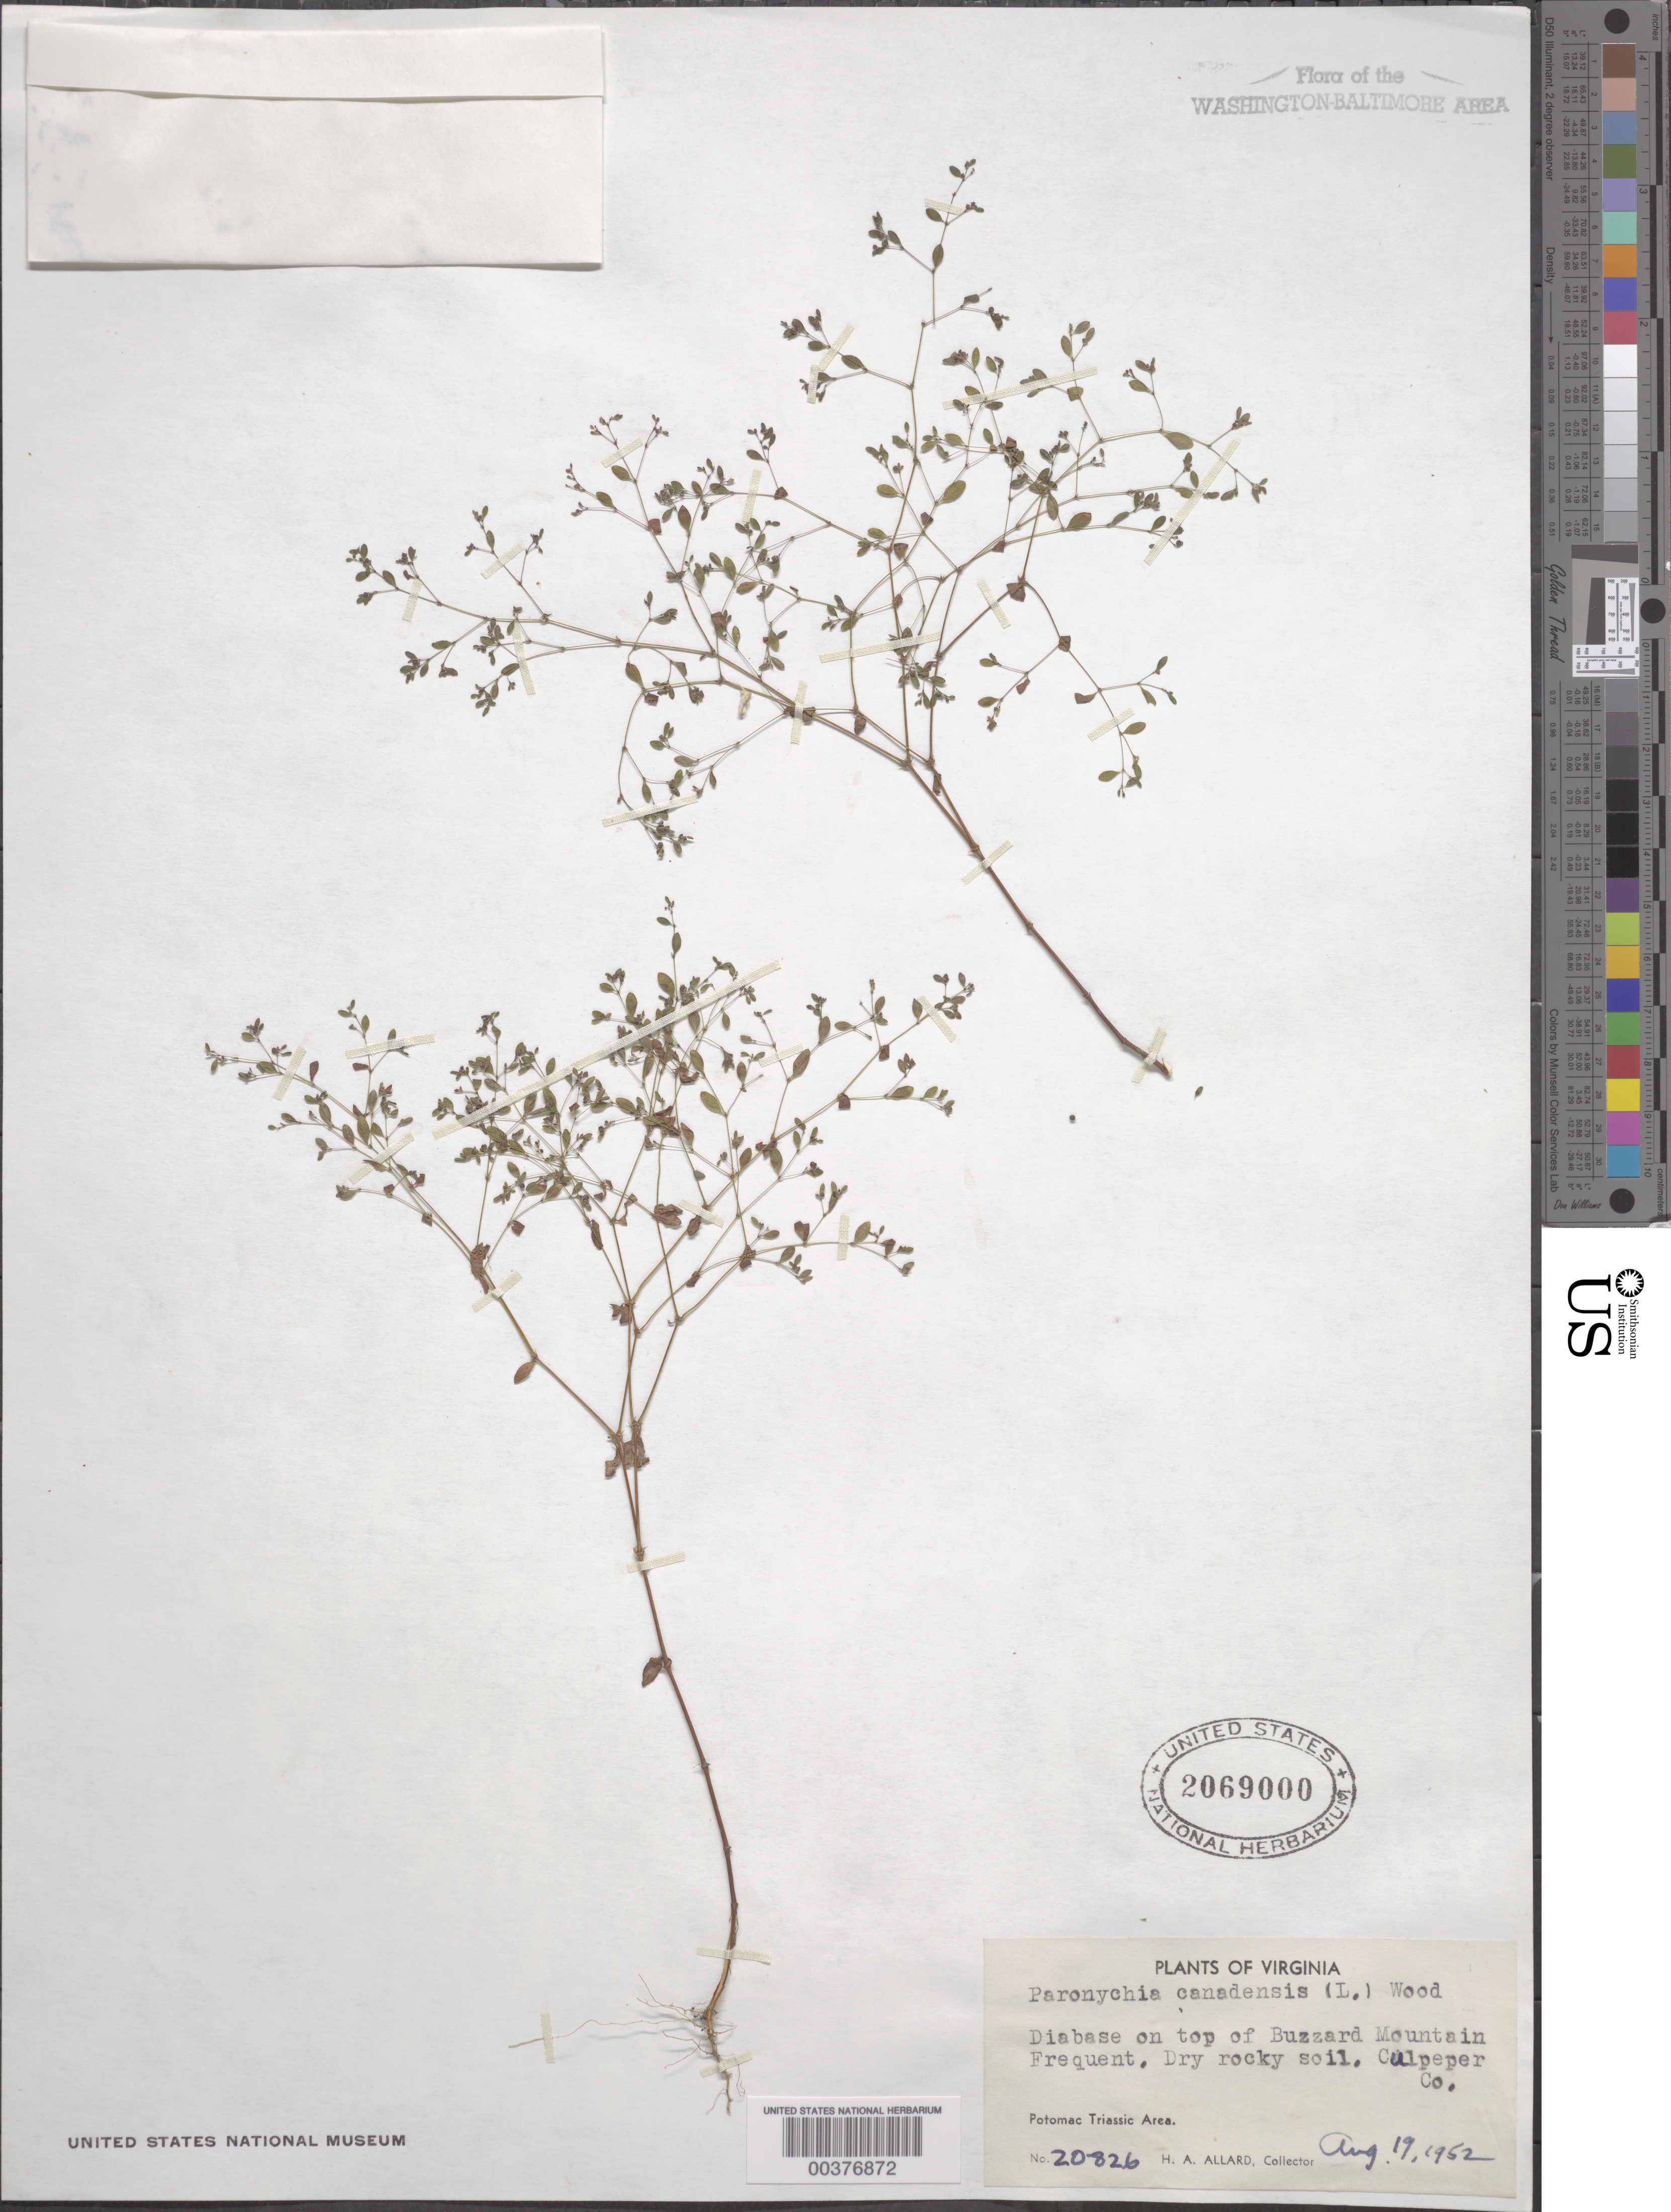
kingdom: Plantae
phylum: Tracheophyta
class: Magnoliopsida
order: Caryophyllales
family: Caryophyllaceae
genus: Paronychia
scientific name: Paronychia canadensis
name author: (L.) Alph. Wood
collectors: H. A. Allard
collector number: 20826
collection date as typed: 19 Aug 1952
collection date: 1952-08-19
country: United States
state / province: Virginia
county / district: Culpeper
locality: Buzzard Mountain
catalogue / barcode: US 2069000